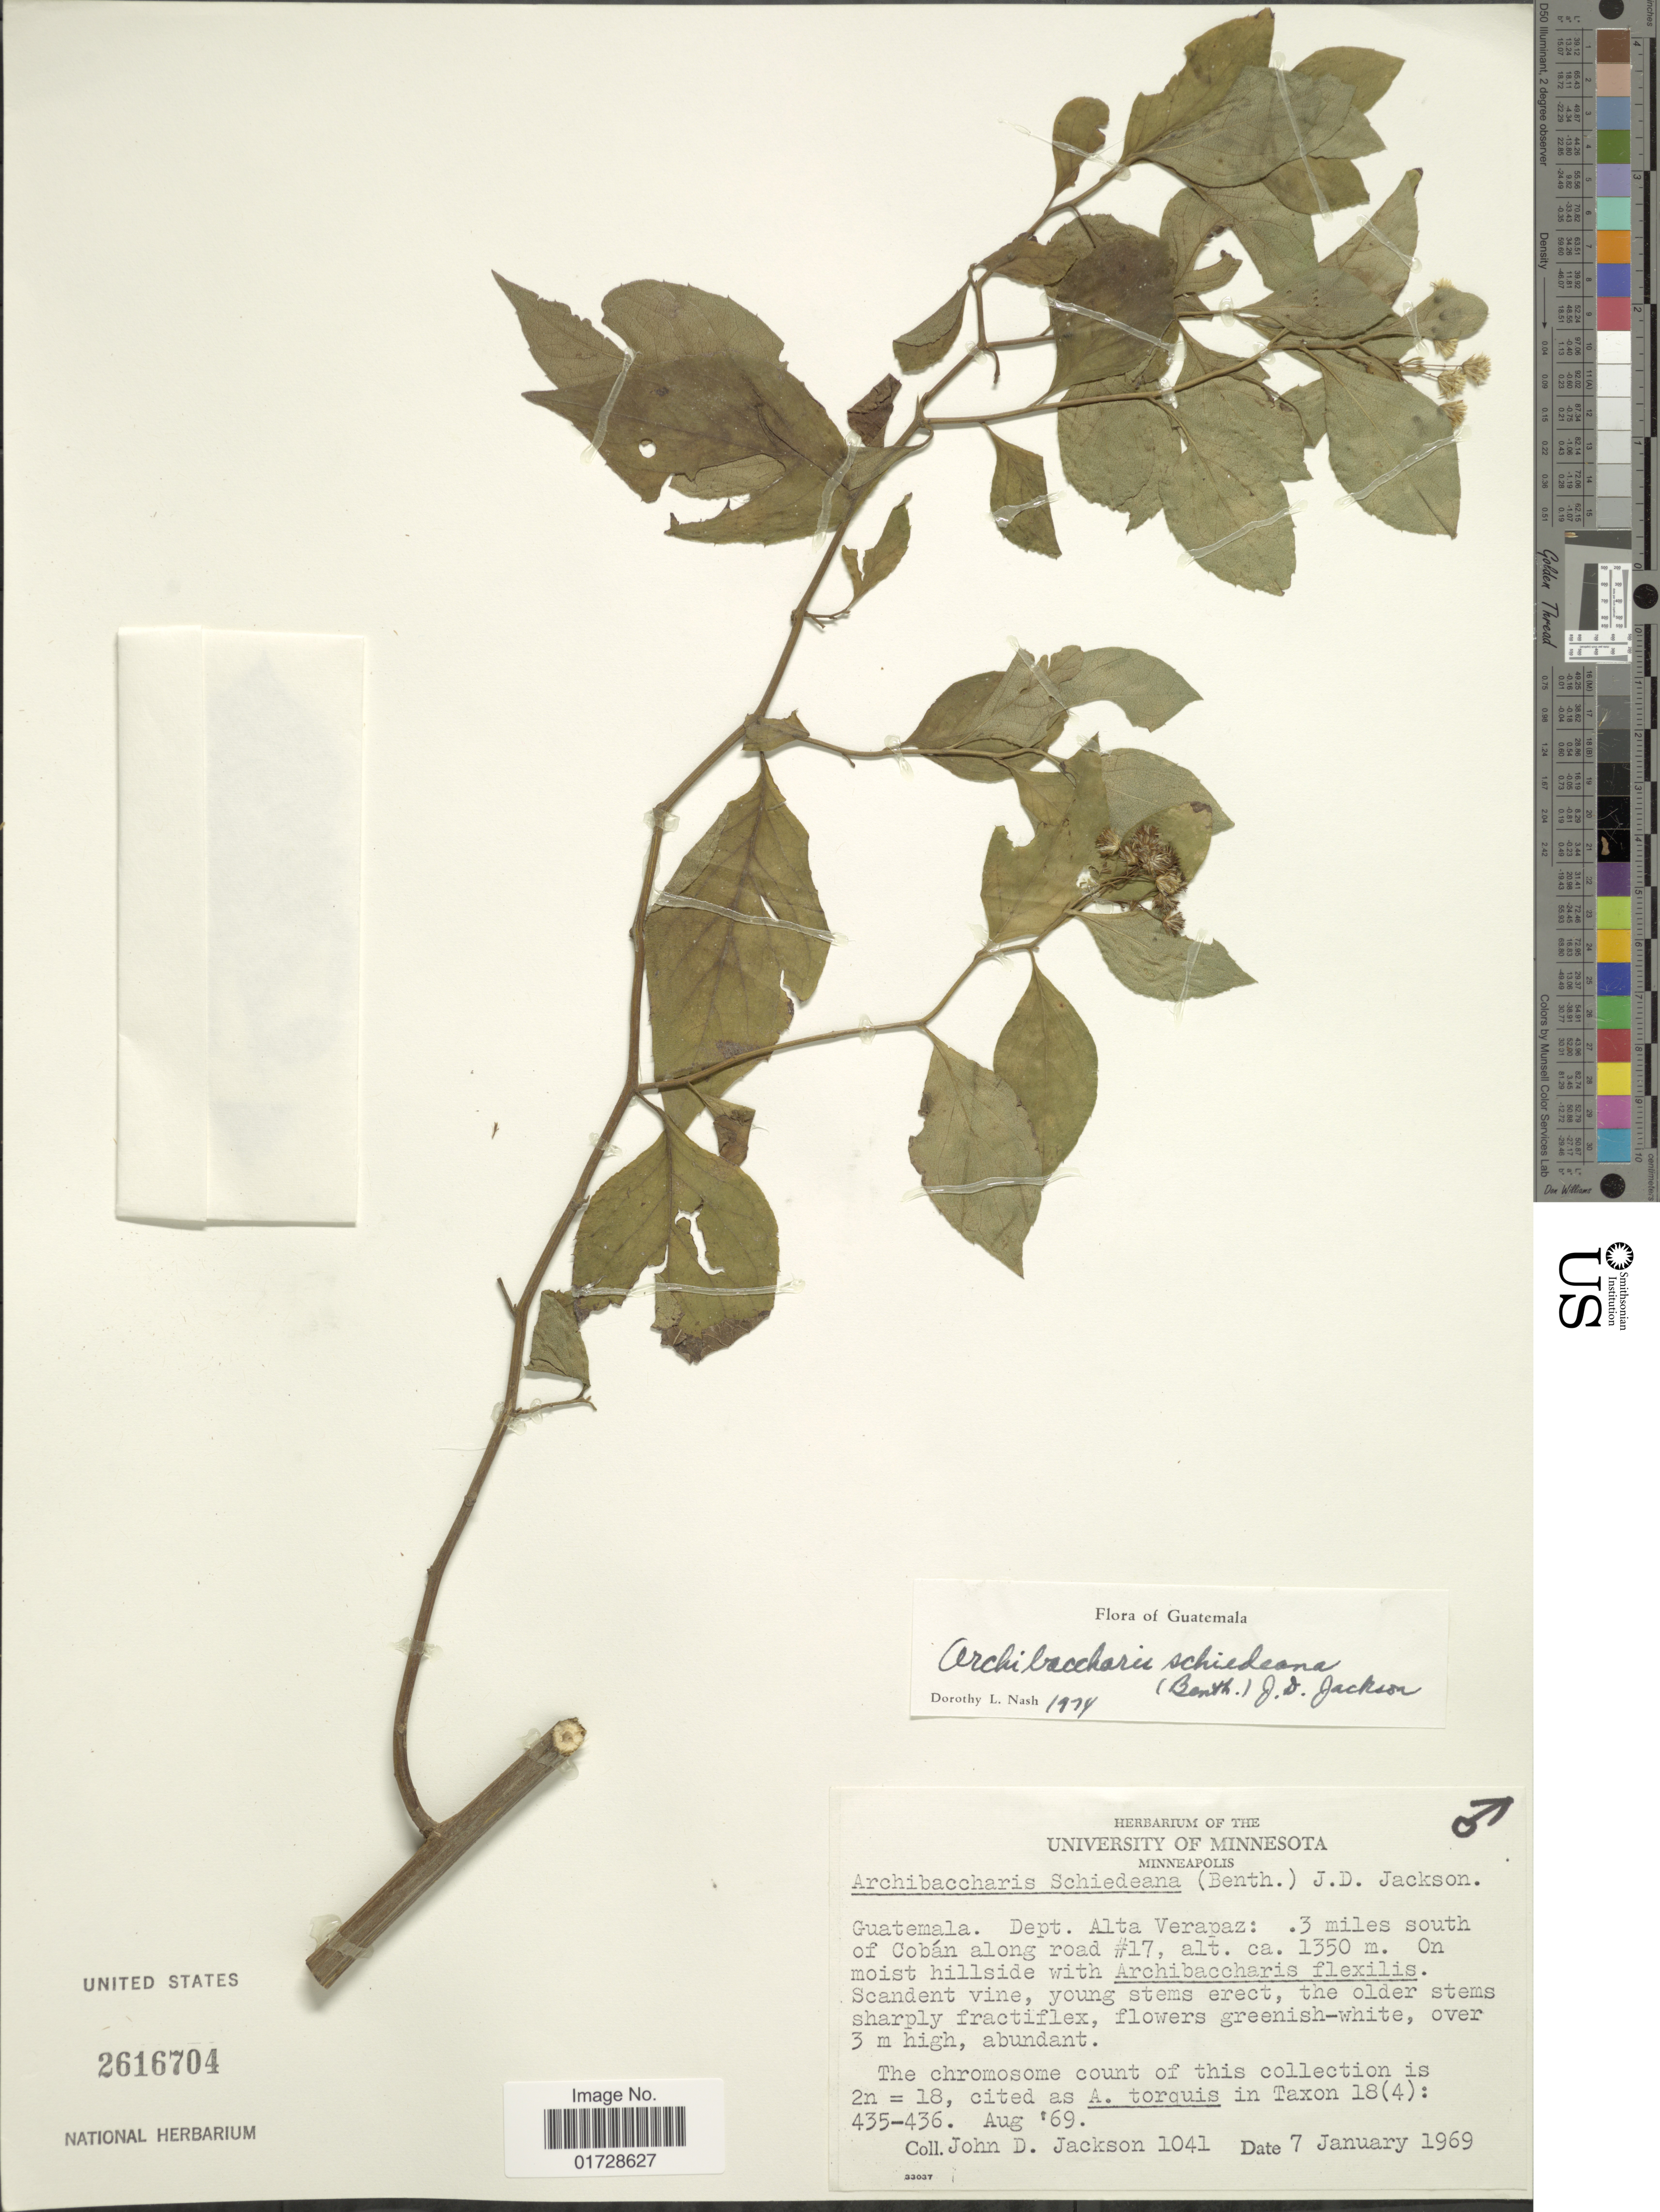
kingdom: Plantae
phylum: Tracheophyta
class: Magnoliopsida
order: Asterales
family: Asteraceae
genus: Archibaccharis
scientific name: Archibaccharis schiedeana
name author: (Benth.) J.D. Jacks.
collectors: J. Jackson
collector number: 1041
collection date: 1969-01-07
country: Guatemala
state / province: Alta Verapaz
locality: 3 miles south of Coban along road #17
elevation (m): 1350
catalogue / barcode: US 2616704